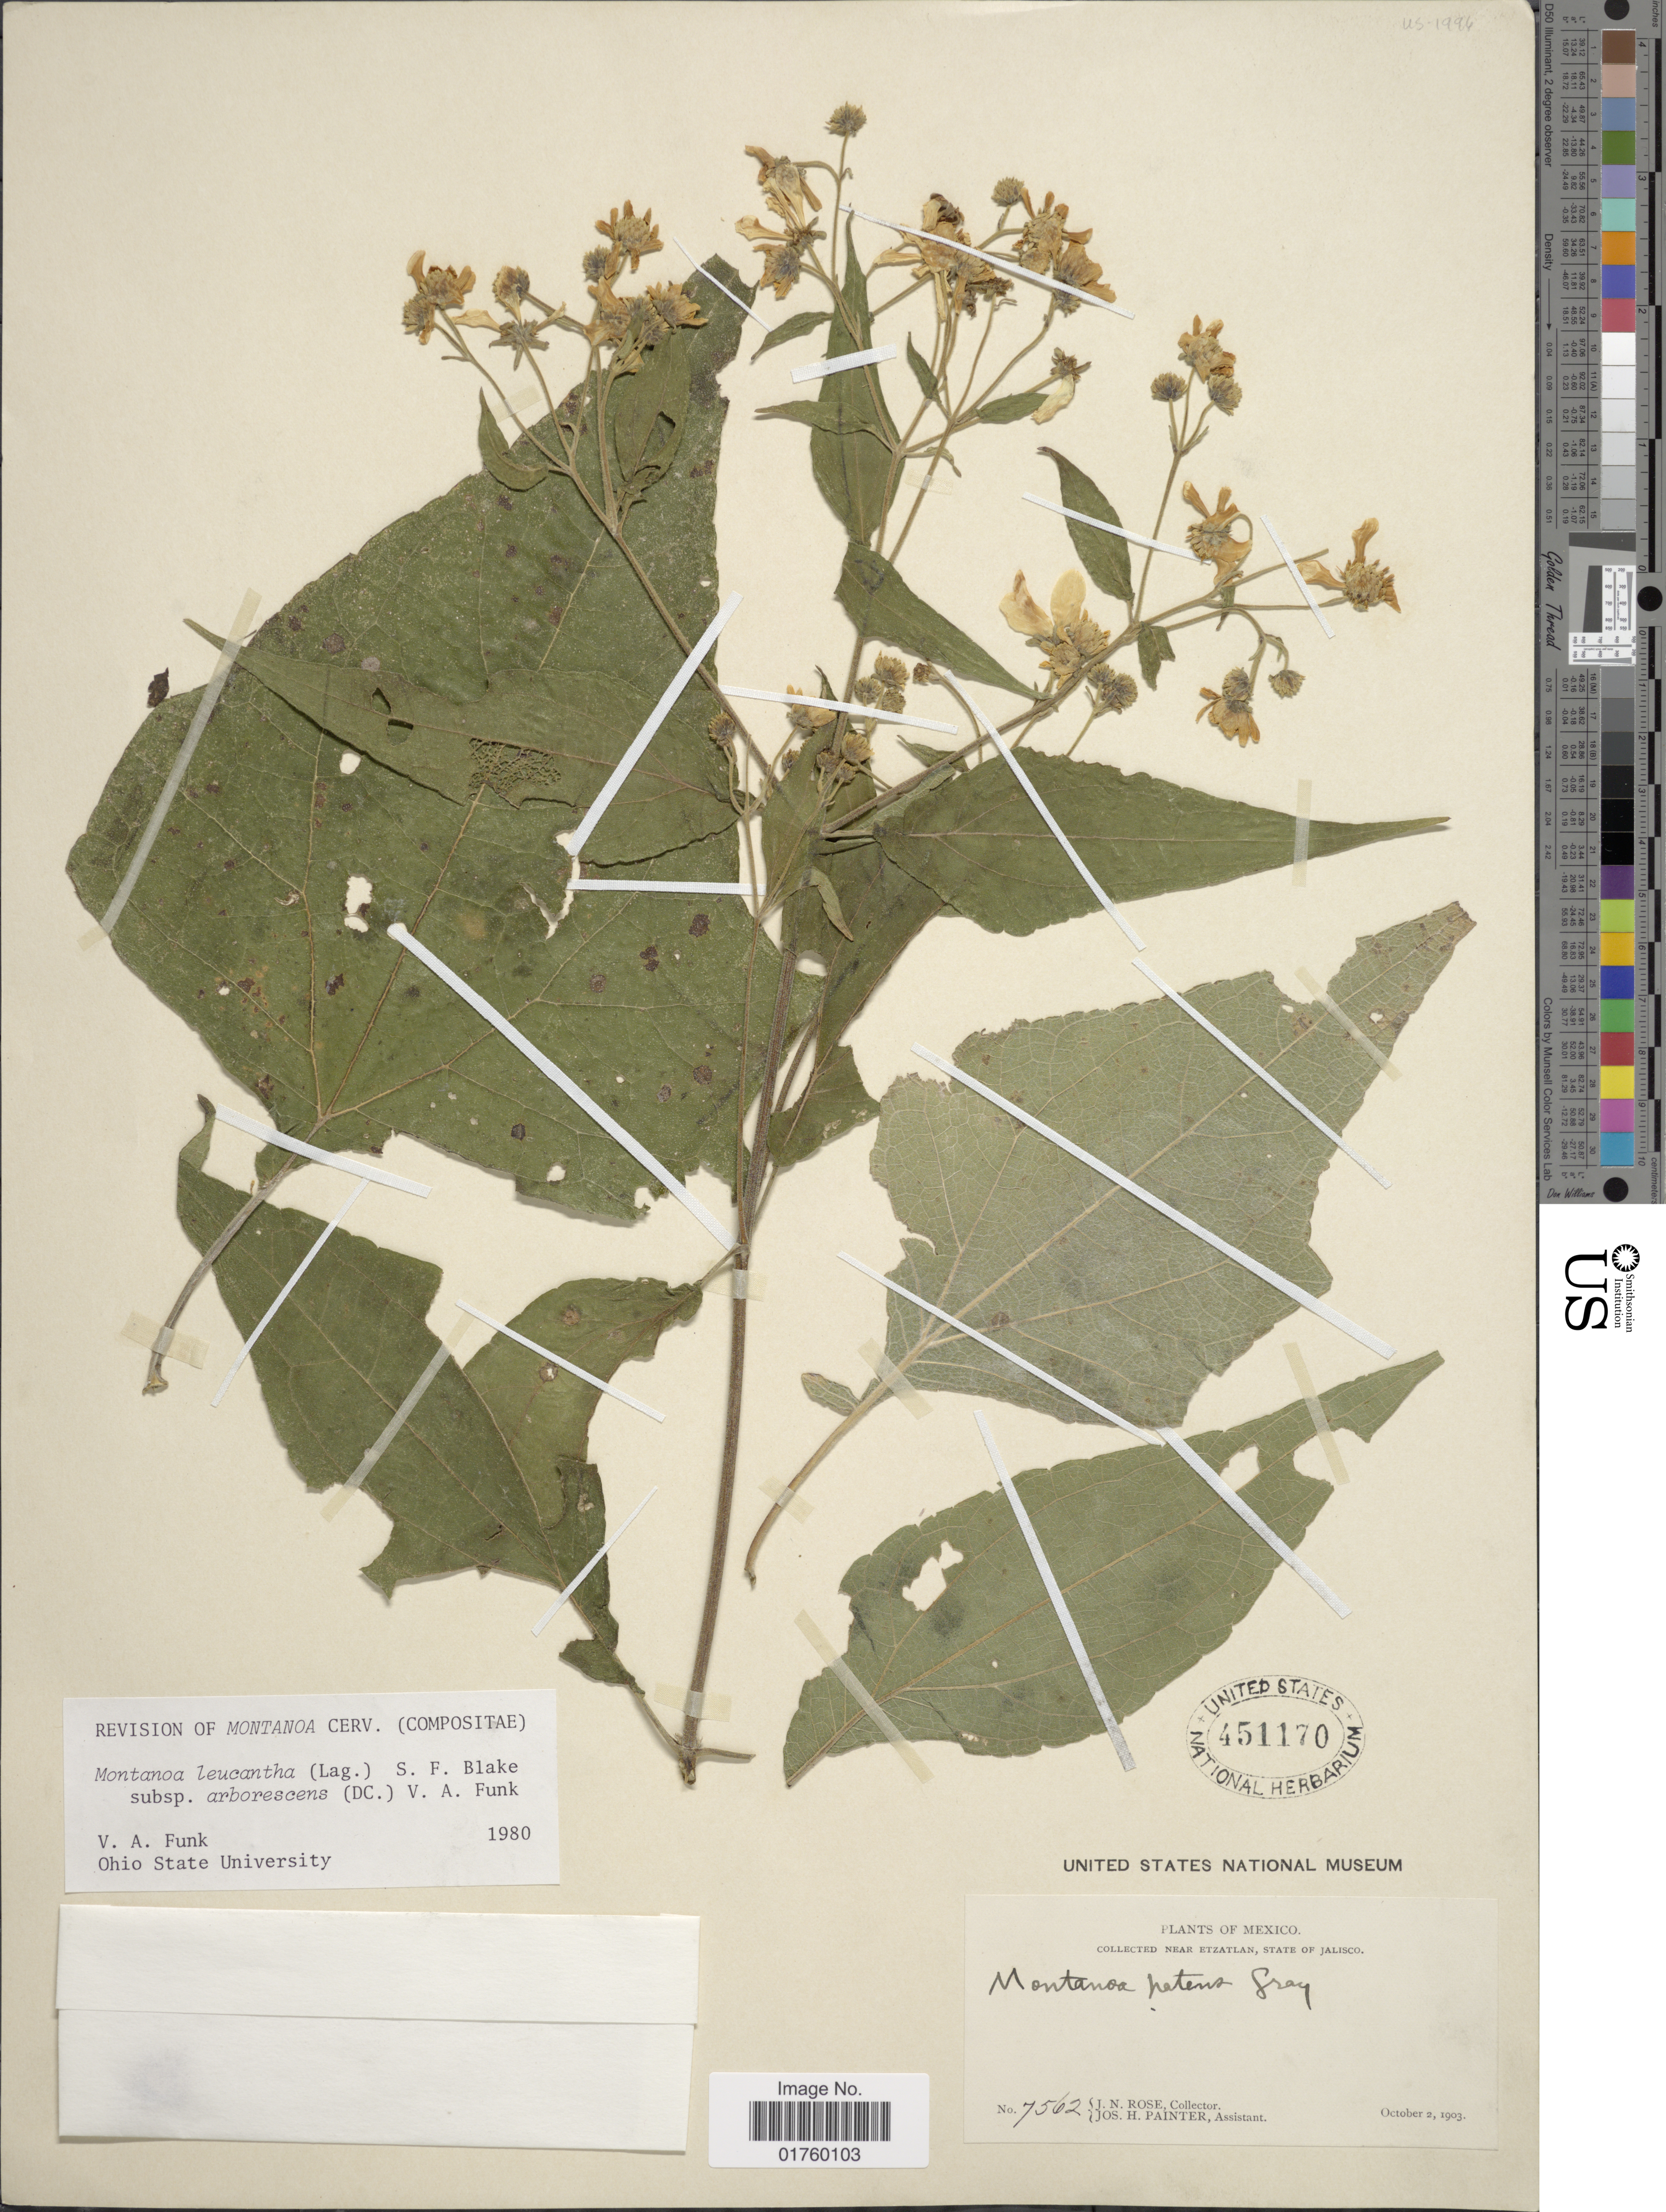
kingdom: Plantae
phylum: Tracheophyta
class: Magnoliopsida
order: Asterales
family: Asteraceae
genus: Montanoa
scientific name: Montanoa leucantha subsp. arborescens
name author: (DC.) V.A. Funk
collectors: J. N. Rose & J. H. Painter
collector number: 7562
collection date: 1903-10-02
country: Mexico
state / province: Jalisco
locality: Near Etzatlan.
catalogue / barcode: US 451170